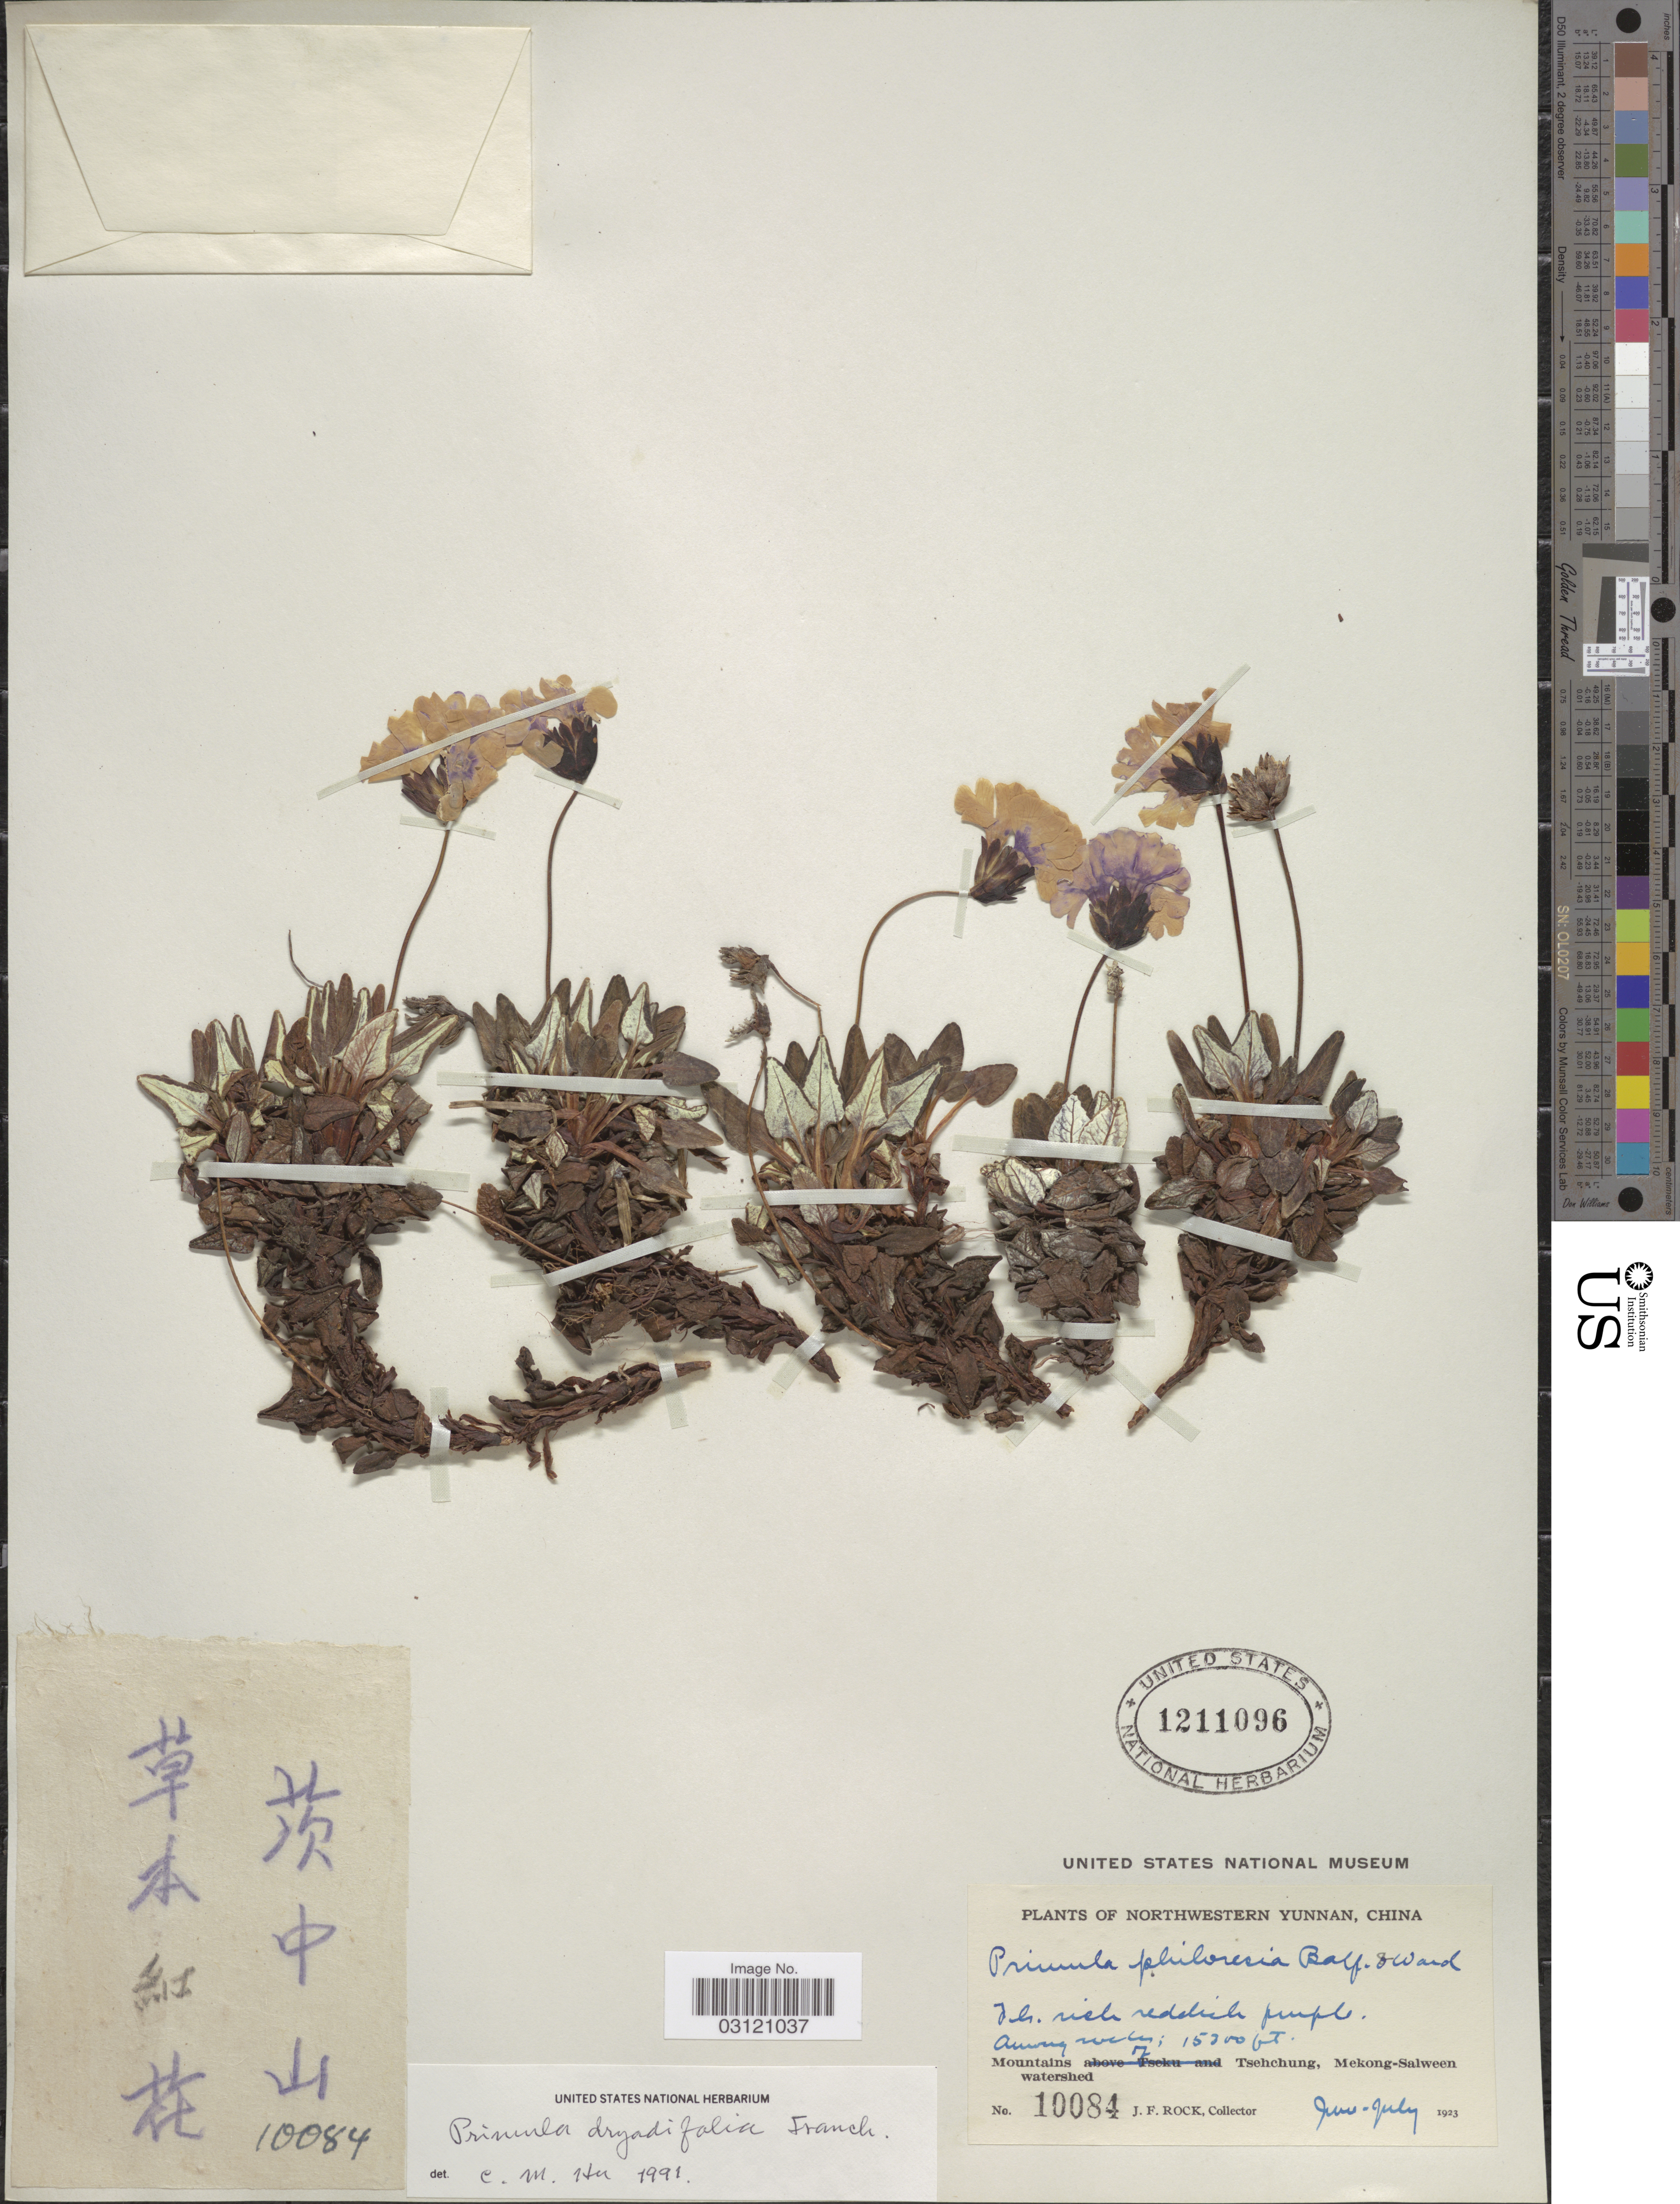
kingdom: Plantae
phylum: Tracheophyta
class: Magnoliopsida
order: Ericales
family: Primulaceae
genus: Primula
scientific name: Primula dryadifolia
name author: Franch.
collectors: J. Rock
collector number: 10084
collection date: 1923-06/1923-07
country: China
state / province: Yunnan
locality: Northwestern Yunnan. Mountains Tsehchung, Mekong-Salween watershed.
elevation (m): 4663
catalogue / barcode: US 1211096